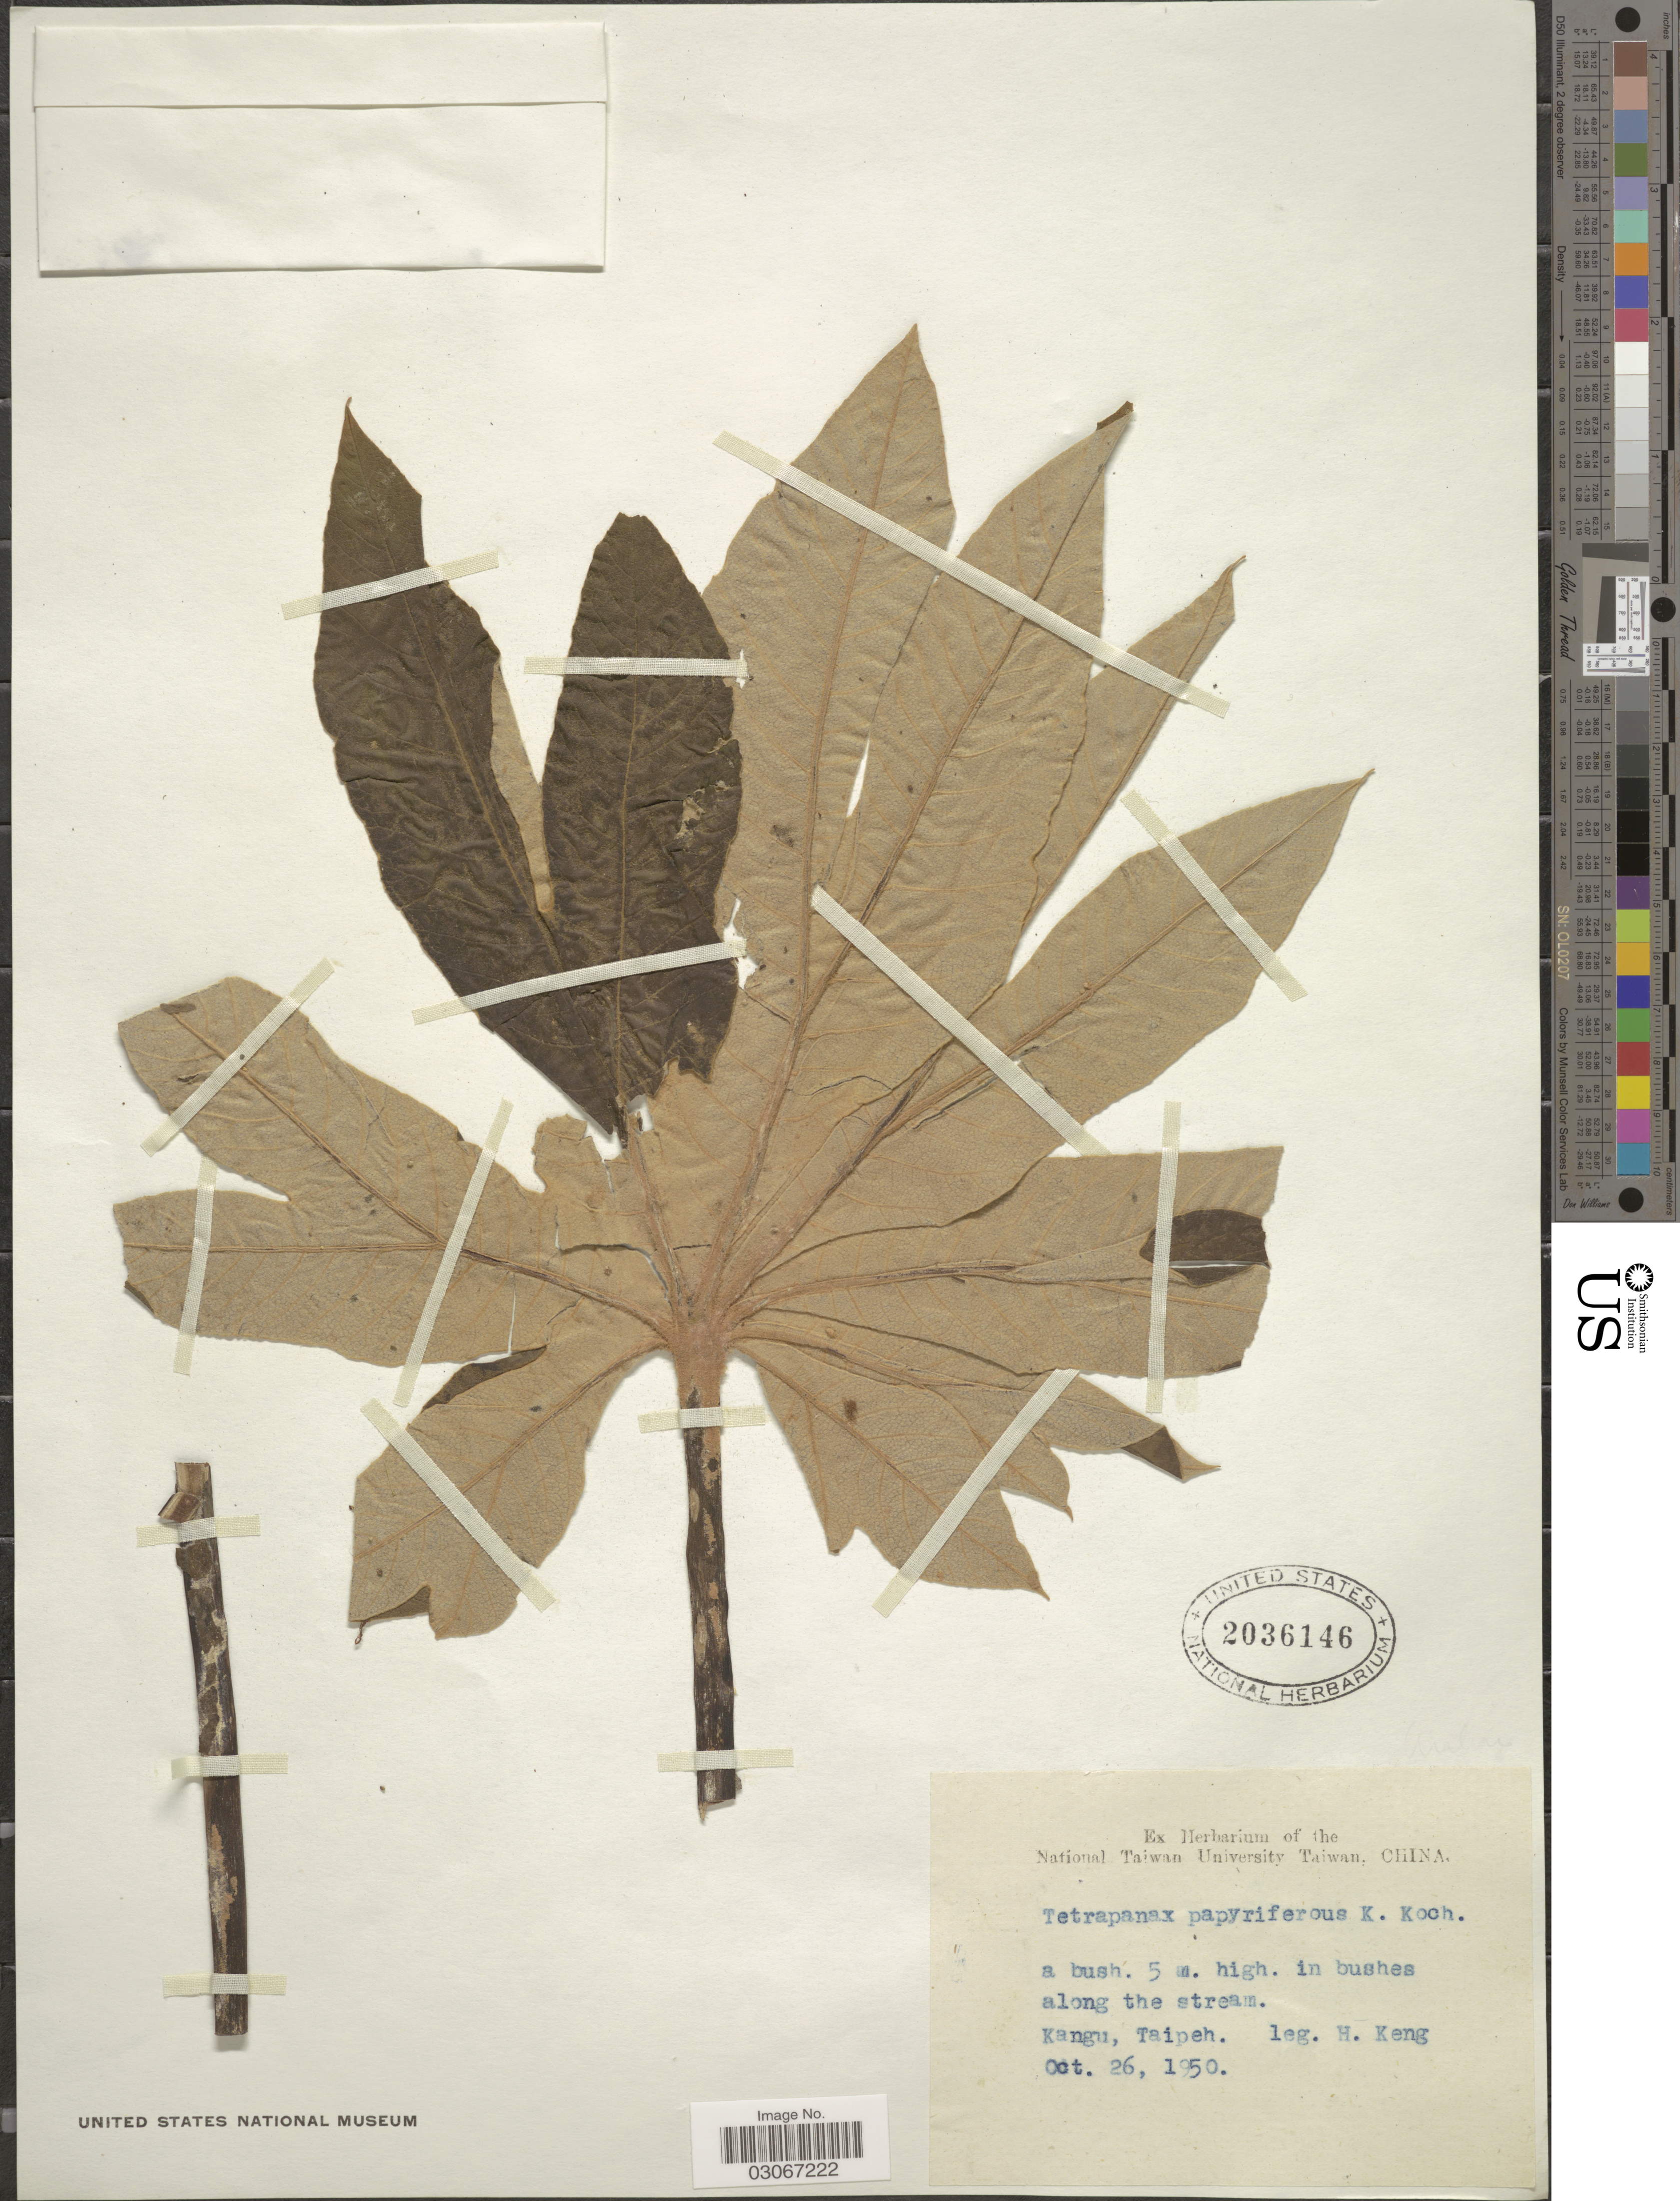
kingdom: Plantae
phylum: Tracheophyta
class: Magnoliopsida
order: Apiales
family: Araliaceae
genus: Tetrapanax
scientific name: Tetrapanax papyrifer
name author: (Hook.) K. Koch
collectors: H. Keng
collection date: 1950-10-26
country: Taiwan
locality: Kangu, Taipeh.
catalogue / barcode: US 2036146